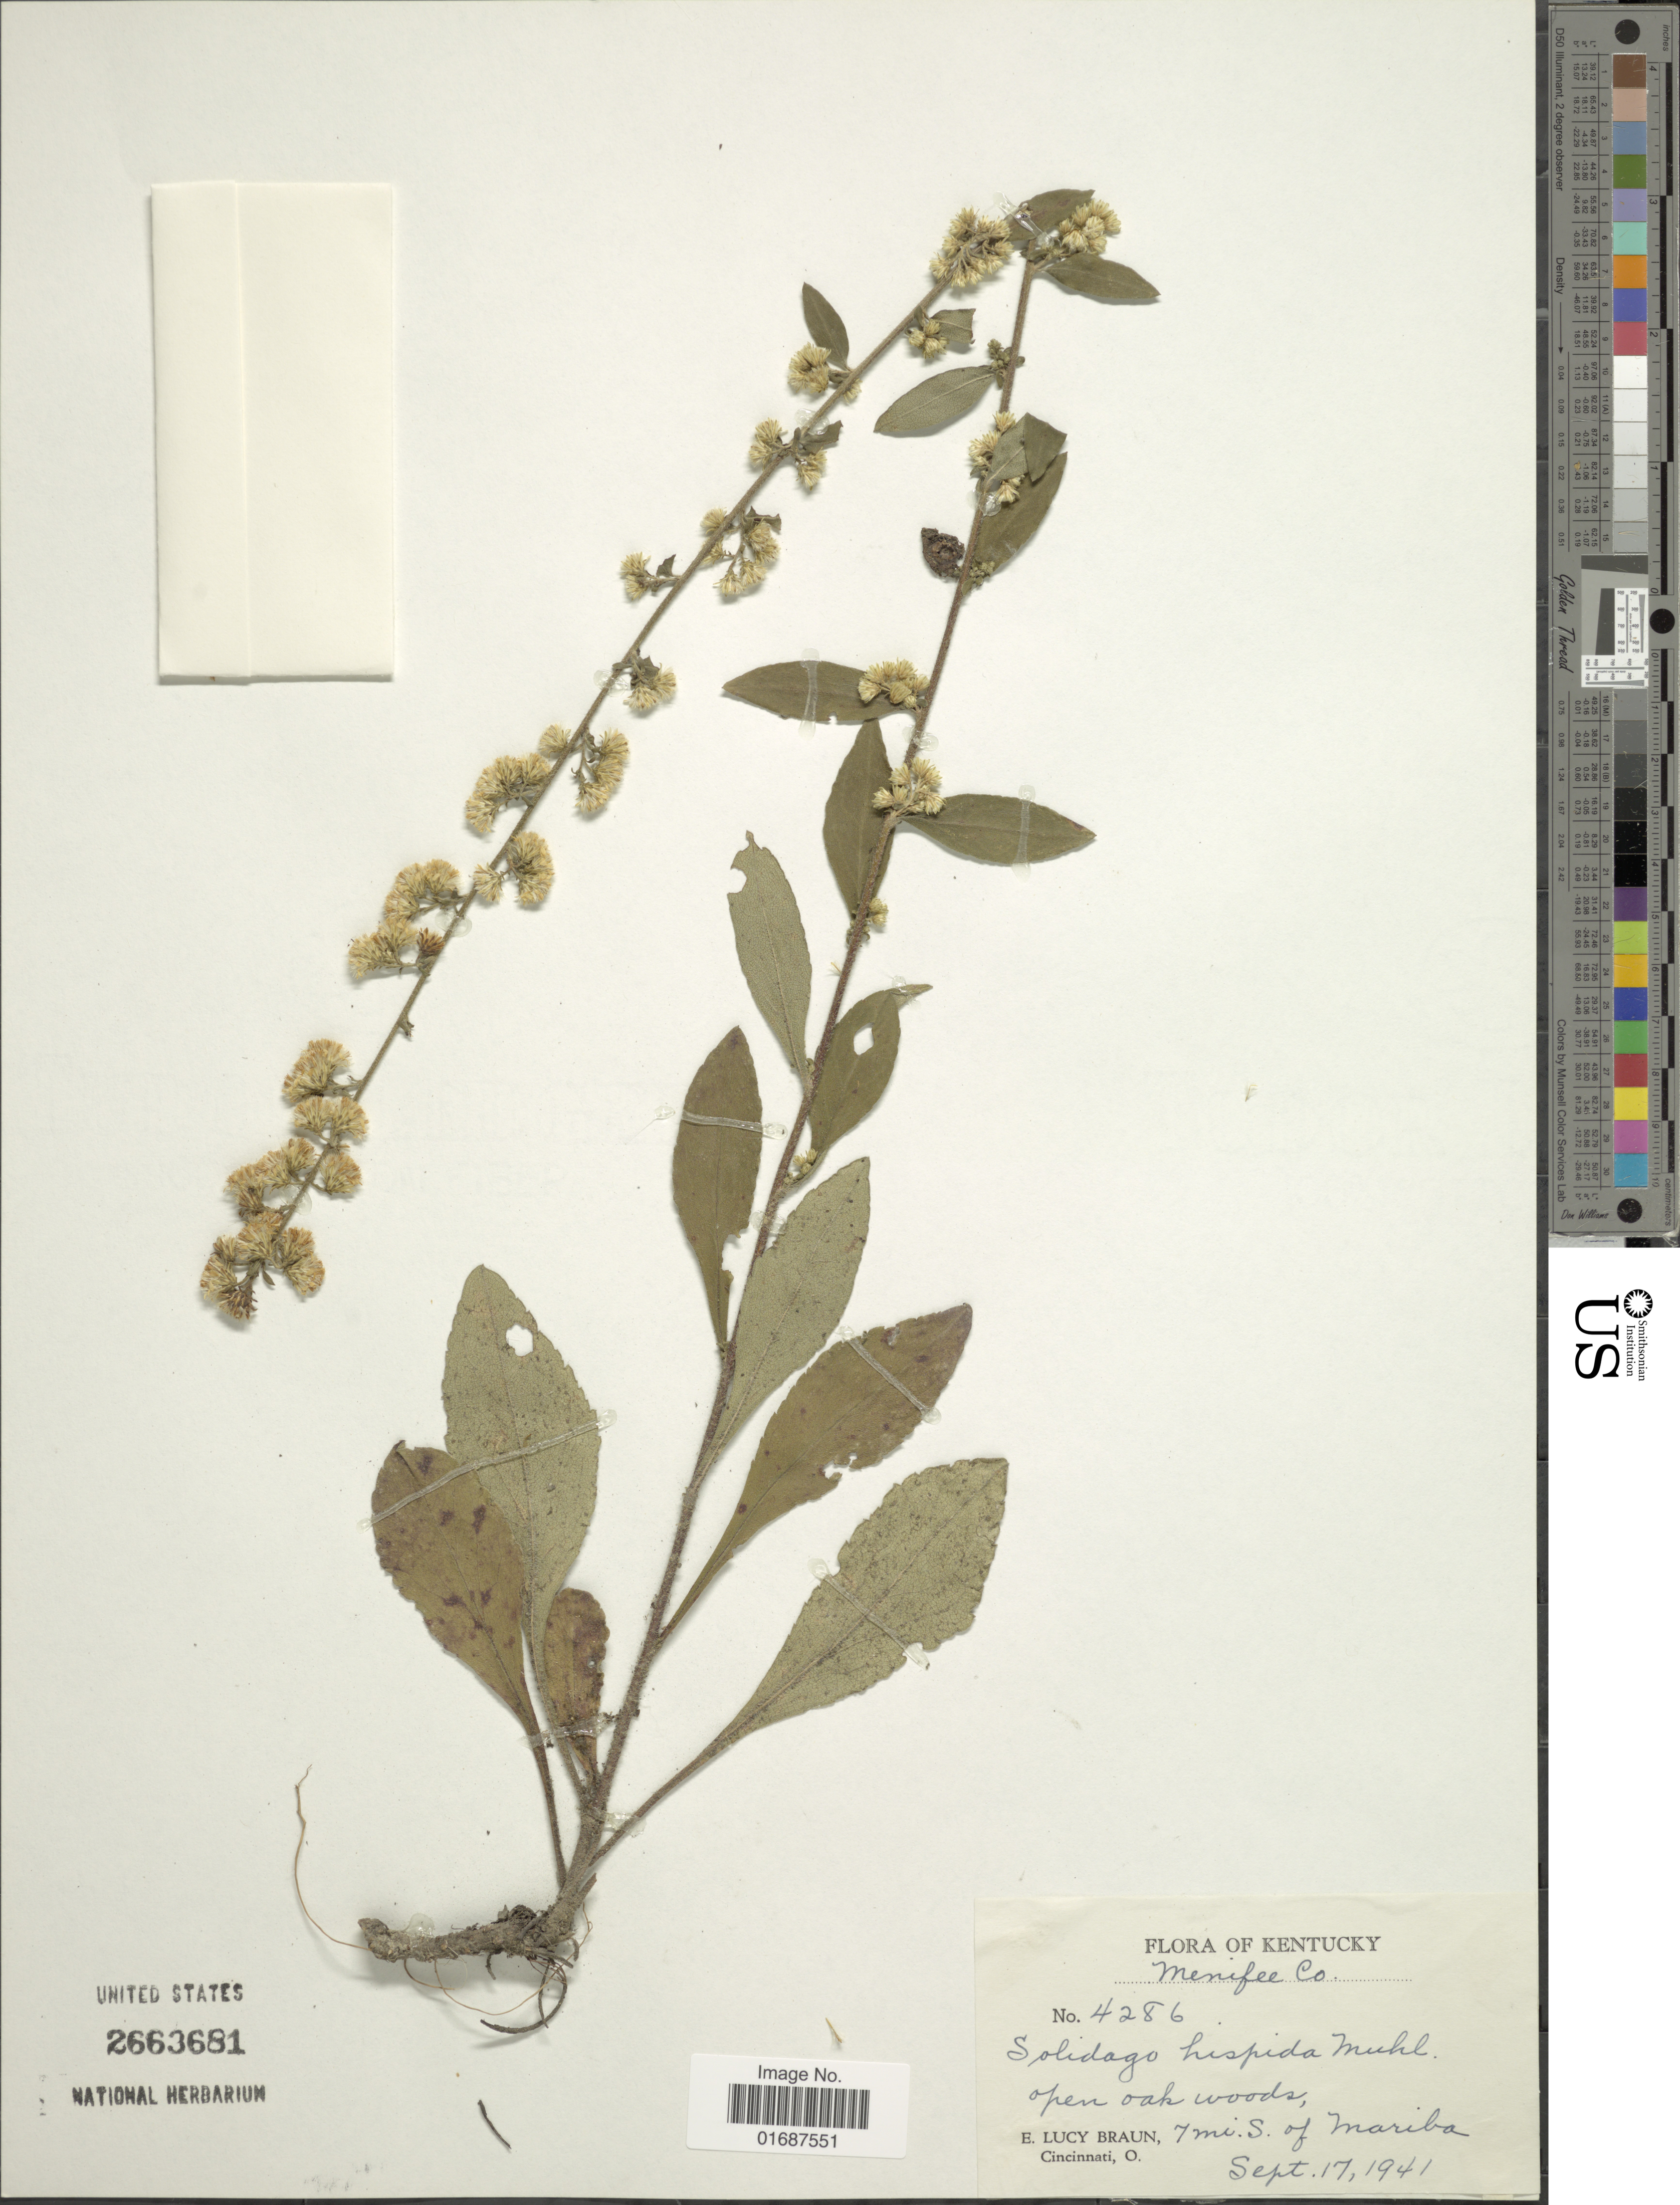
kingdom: Plantae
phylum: Tracheophyta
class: Magnoliopsida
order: Asterales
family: Asteraceae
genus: Solidago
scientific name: Solidago hispida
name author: Muhl. ex Willd.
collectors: E. L. Braun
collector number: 4286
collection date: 1941-09-17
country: United States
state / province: Kentucky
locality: Menifee Co. 7 mi. S. of Mariba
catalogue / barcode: US 2663681